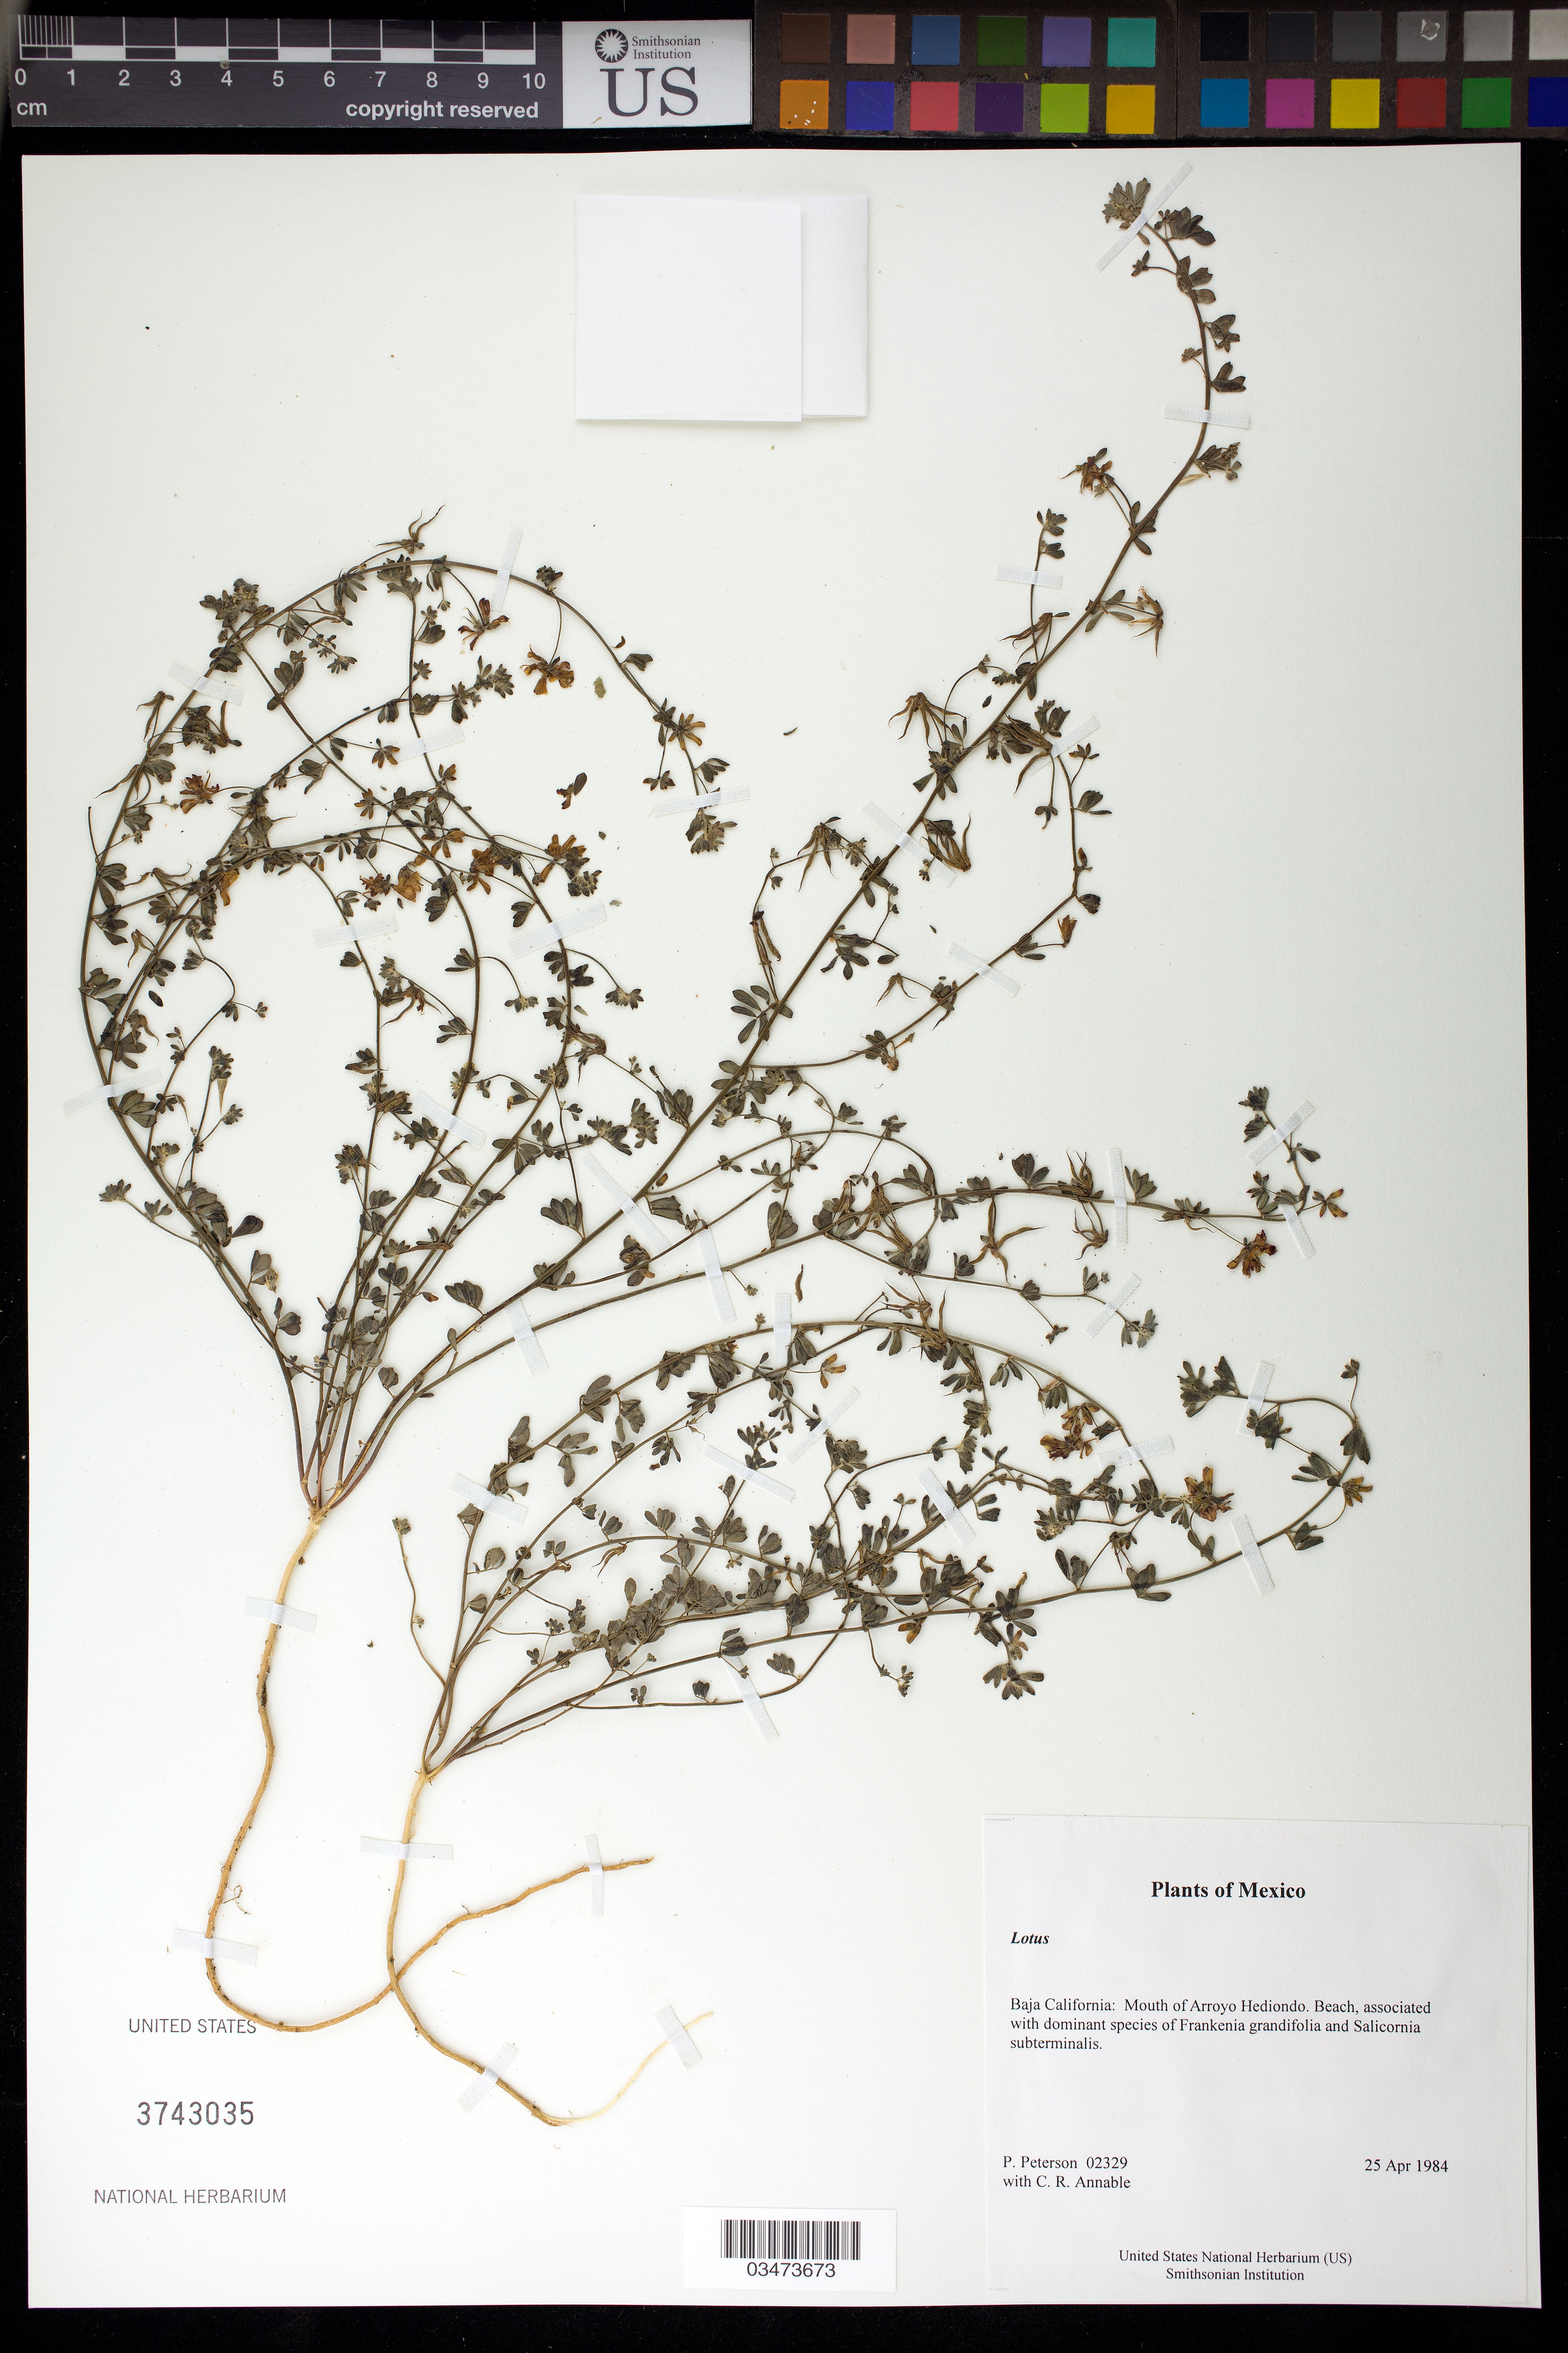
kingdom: Plantae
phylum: Tracheophyta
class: Magnoliopsida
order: Fabales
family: Fabaceae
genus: Lotus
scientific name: Lotus sp.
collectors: P. M. Peterson & C. R. Annable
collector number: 02329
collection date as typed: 25 Apr 1984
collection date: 1984-04-25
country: Mexico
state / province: Baja California Norte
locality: Mouth of Arroyo Hediondo.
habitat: Beach, associated with dominant species of Frankenia grandifolia and Salicornia subterminalis.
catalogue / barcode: US 3743035